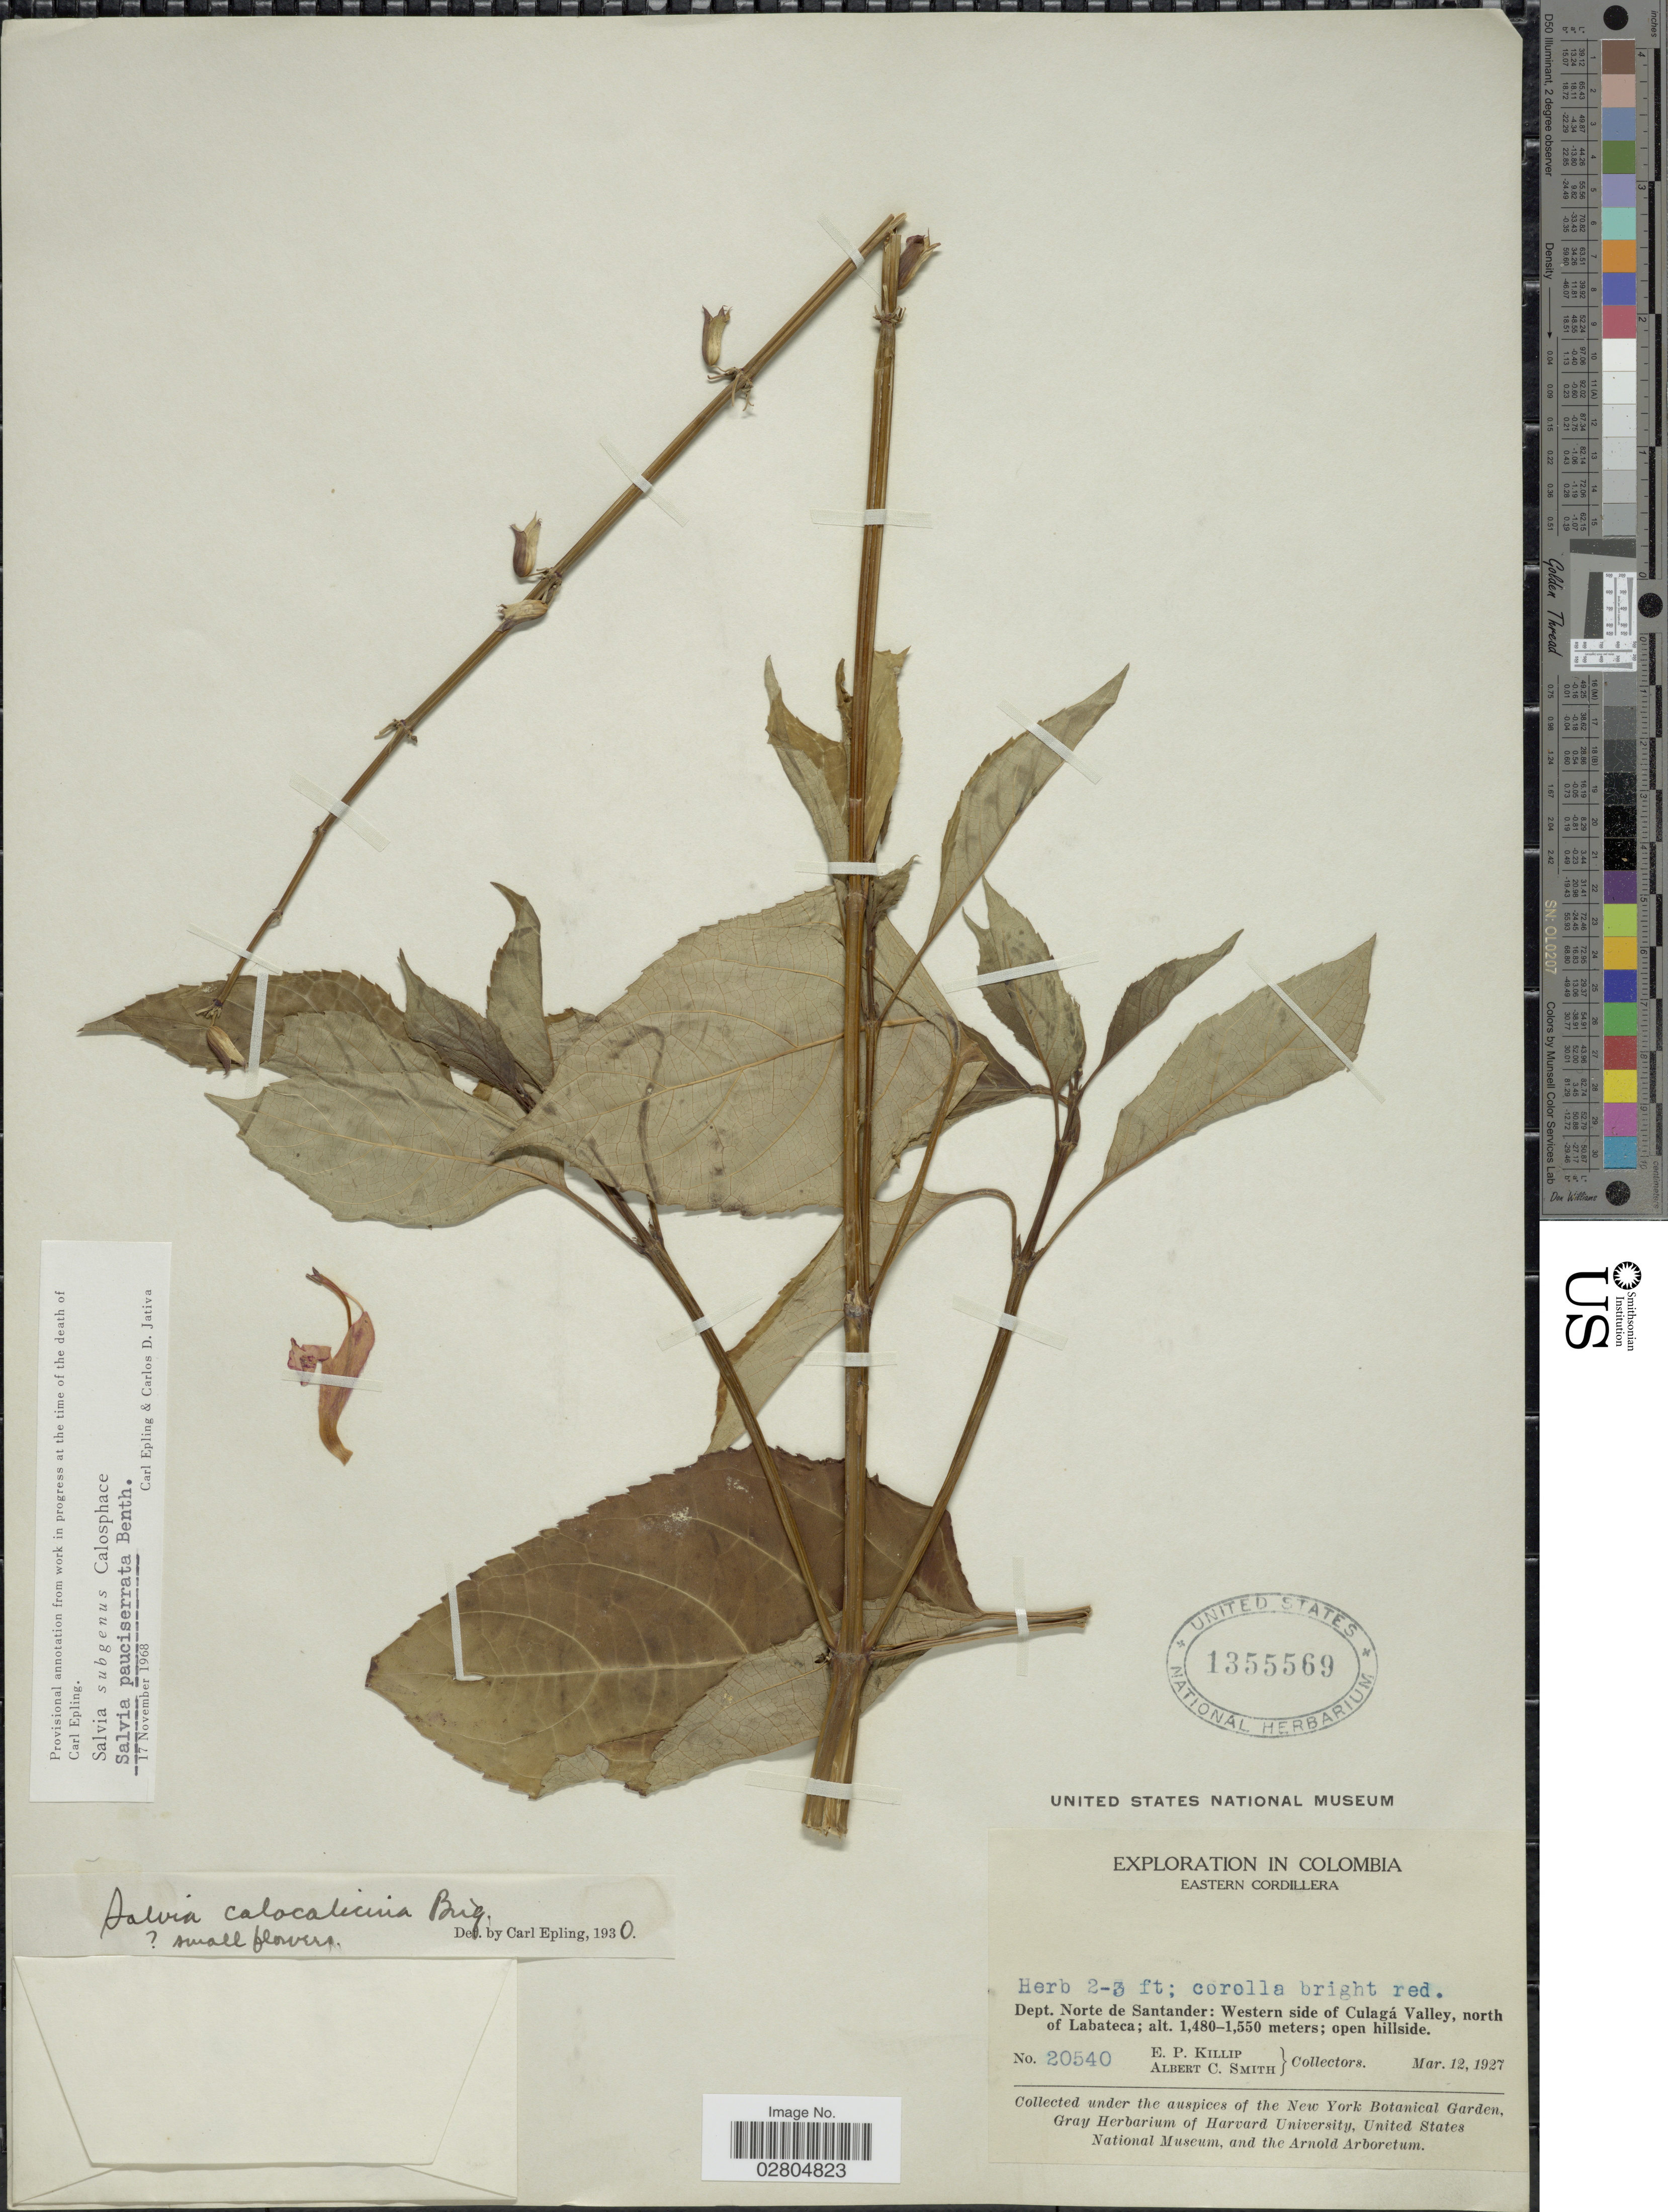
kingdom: Plantae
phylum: Tracheophyta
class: Magnoliopsida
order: Lamiales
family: Lamiaceae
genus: Salvia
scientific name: Salvia pauciserrata subsp. pauciserrata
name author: Benth.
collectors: E. P. Killip & A. C. Smith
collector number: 20540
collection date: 1927-03-12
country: Colombia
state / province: Norte de Santander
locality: Eastern Cordillera. Dept. Norte de Santander: Western side of Culagá Valley, north of Labateca.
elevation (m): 1480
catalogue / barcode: US 1355569